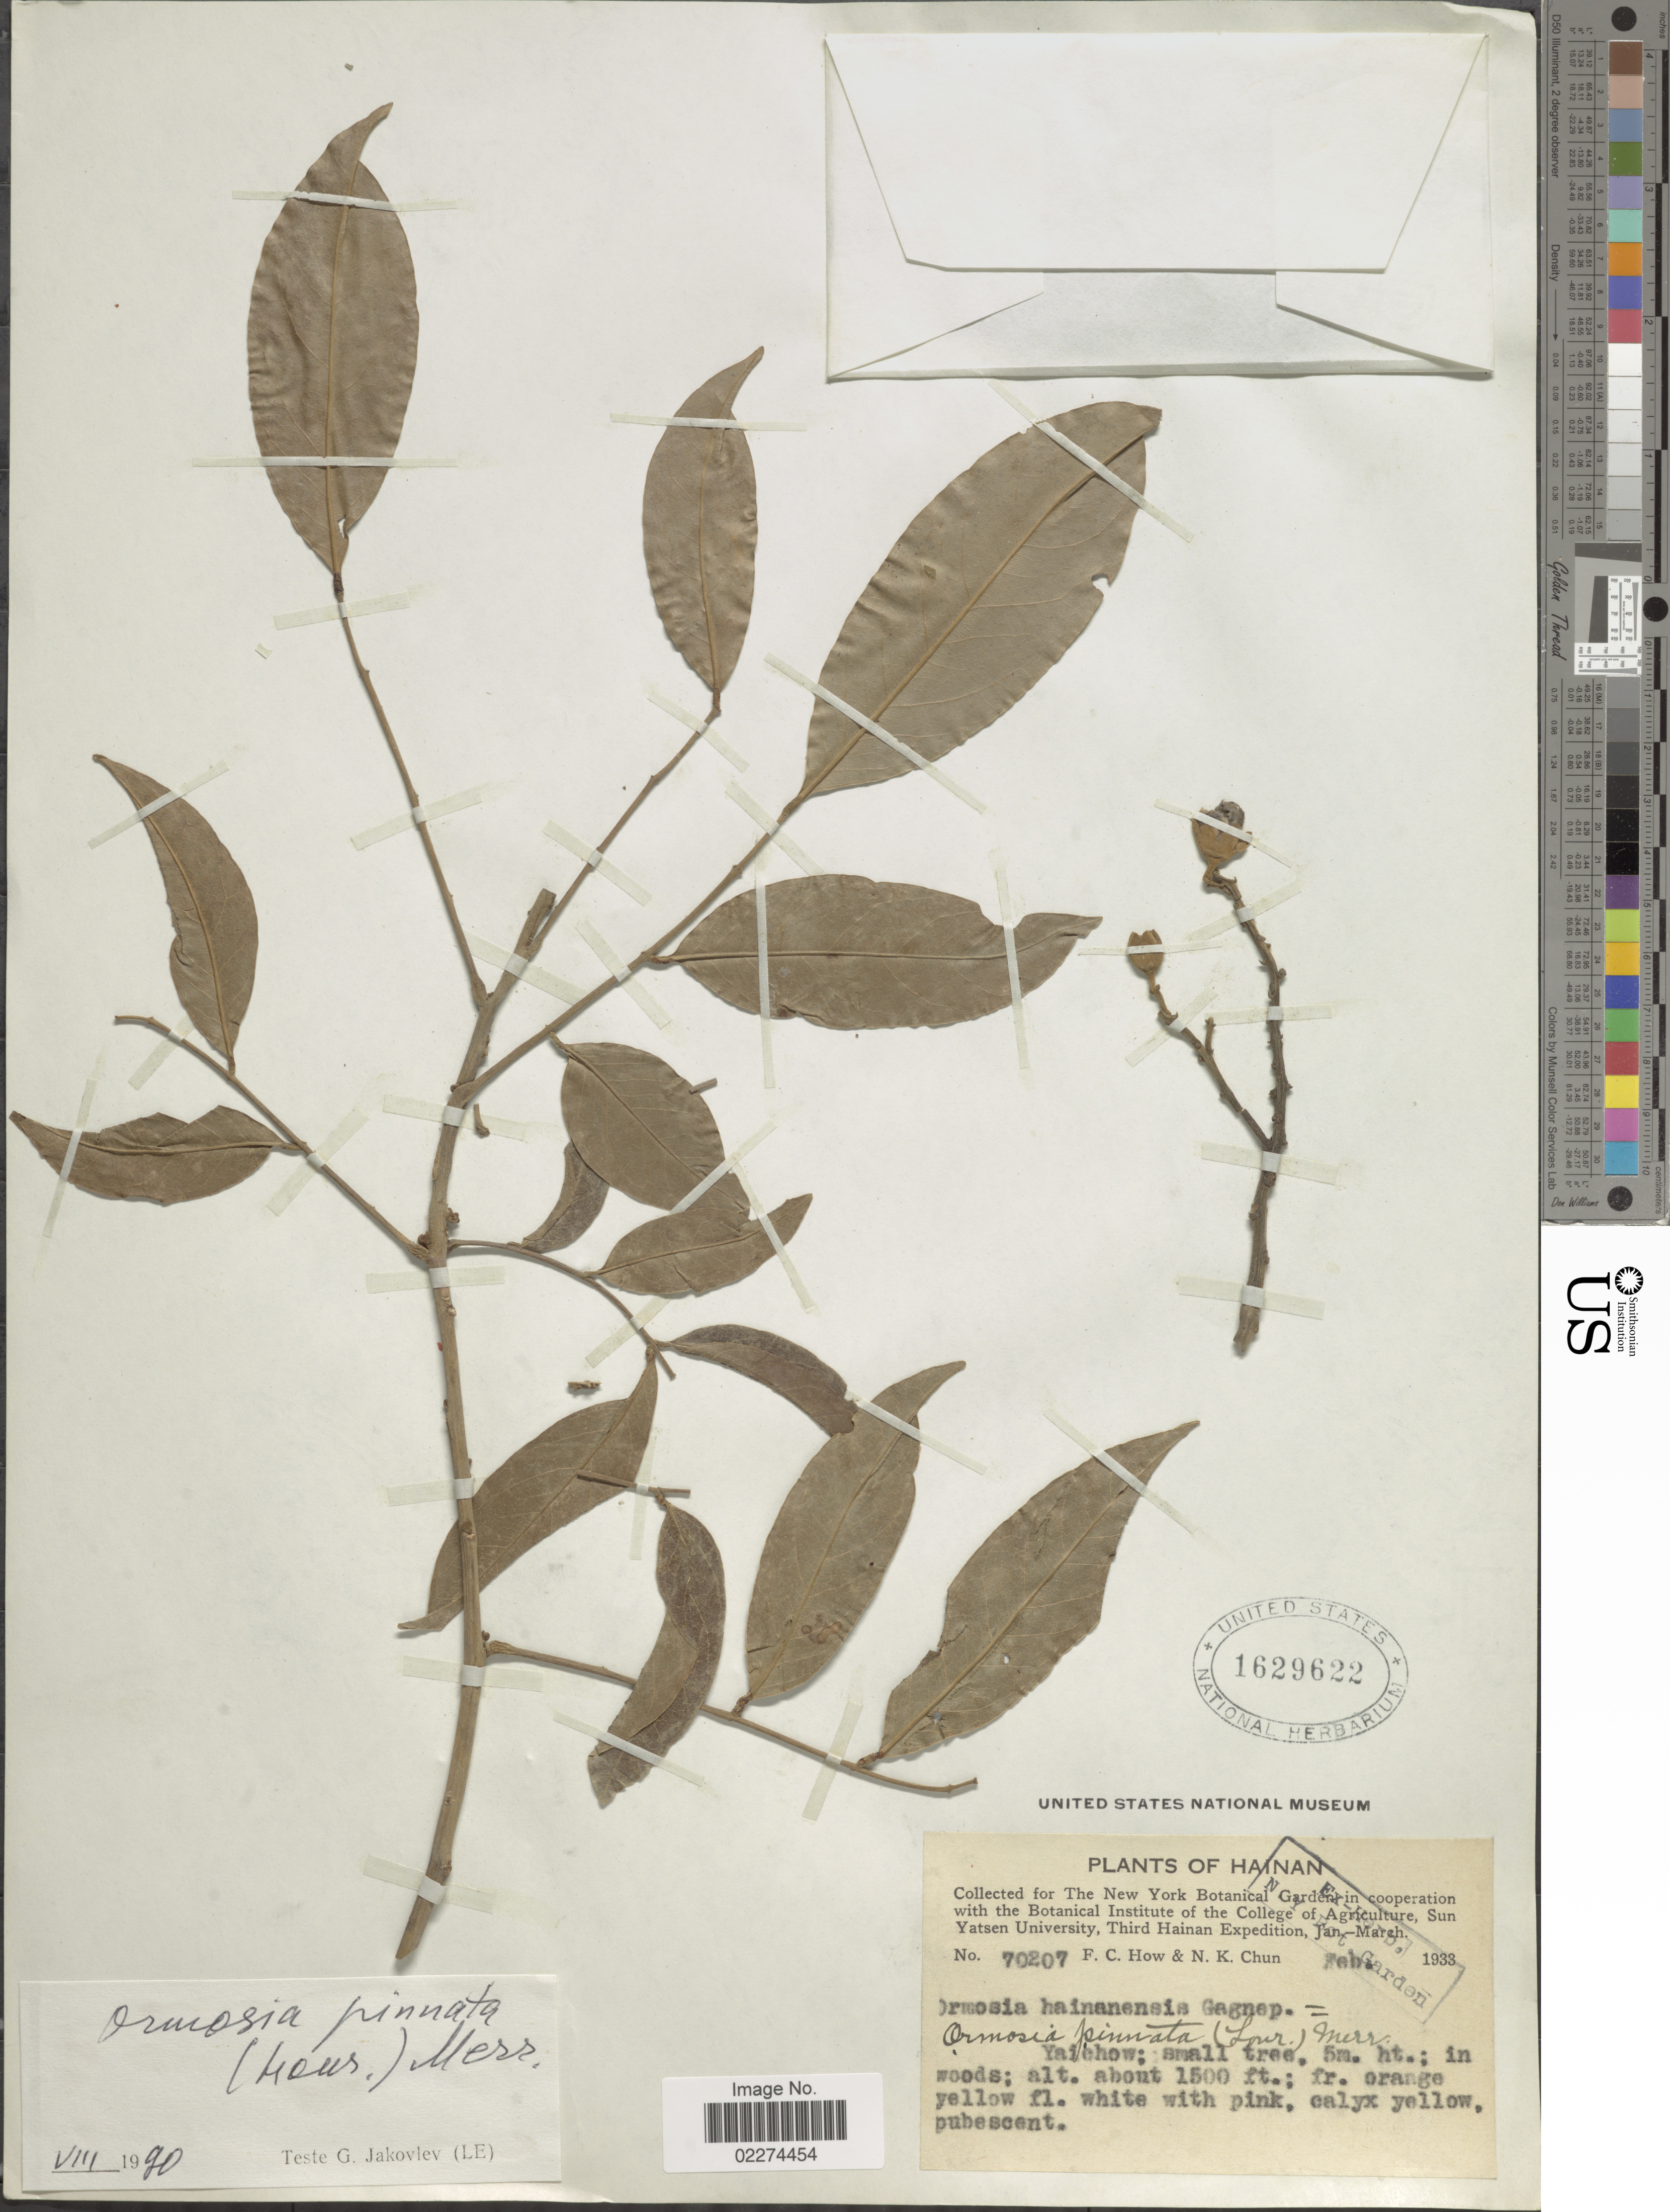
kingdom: Plantae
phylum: Tracheophyta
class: Magnoliopsida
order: Fabales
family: Fabaceae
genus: Ormosia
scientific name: Ormosia pinnata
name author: (Lour.) Merr.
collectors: F. C. How & N. K. Chun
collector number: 70207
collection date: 1933-02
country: China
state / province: Hainan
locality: Yaichow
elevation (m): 457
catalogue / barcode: US 1629622